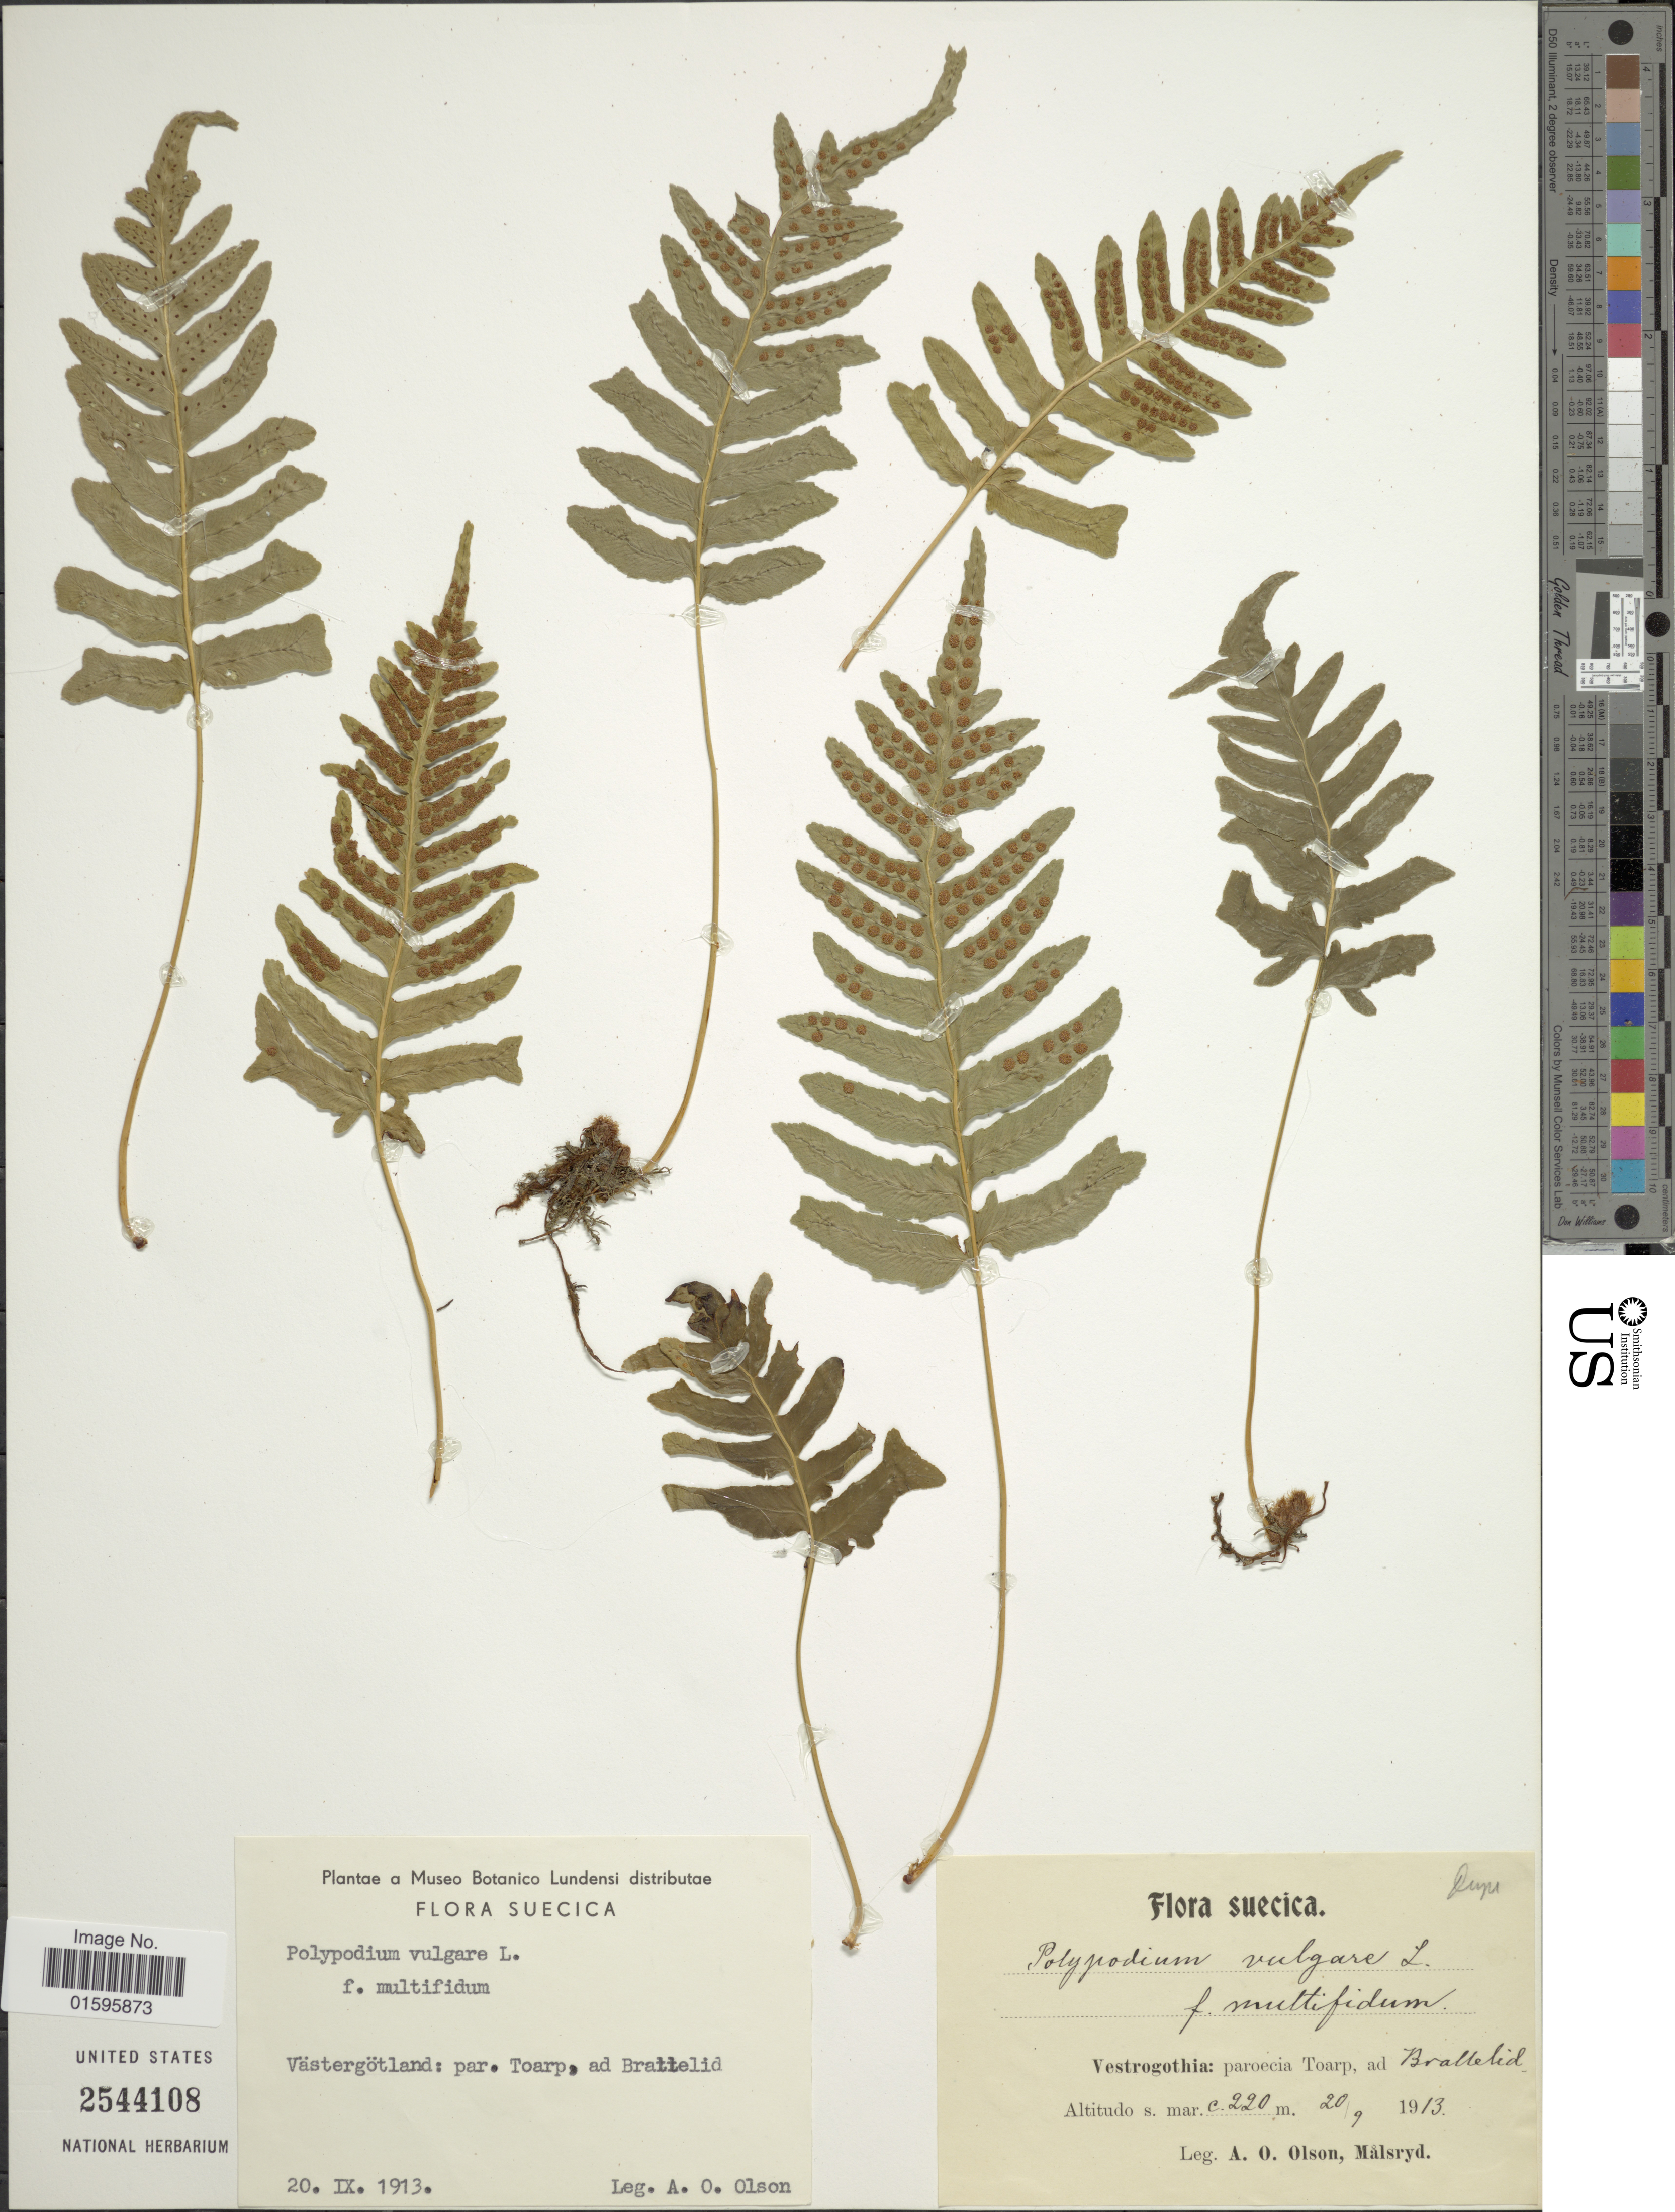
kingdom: Plantae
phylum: Tracheophyta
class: Polypodiopsida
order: Polypodiales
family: Polypodiaceae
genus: Polypodium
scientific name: Polypodium vulgare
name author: L.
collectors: A. Olson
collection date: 1913-09-20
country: Sweden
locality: Suecia, Vastergotland: par. Toarp, ad Brattelid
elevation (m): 220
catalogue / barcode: US 2544108